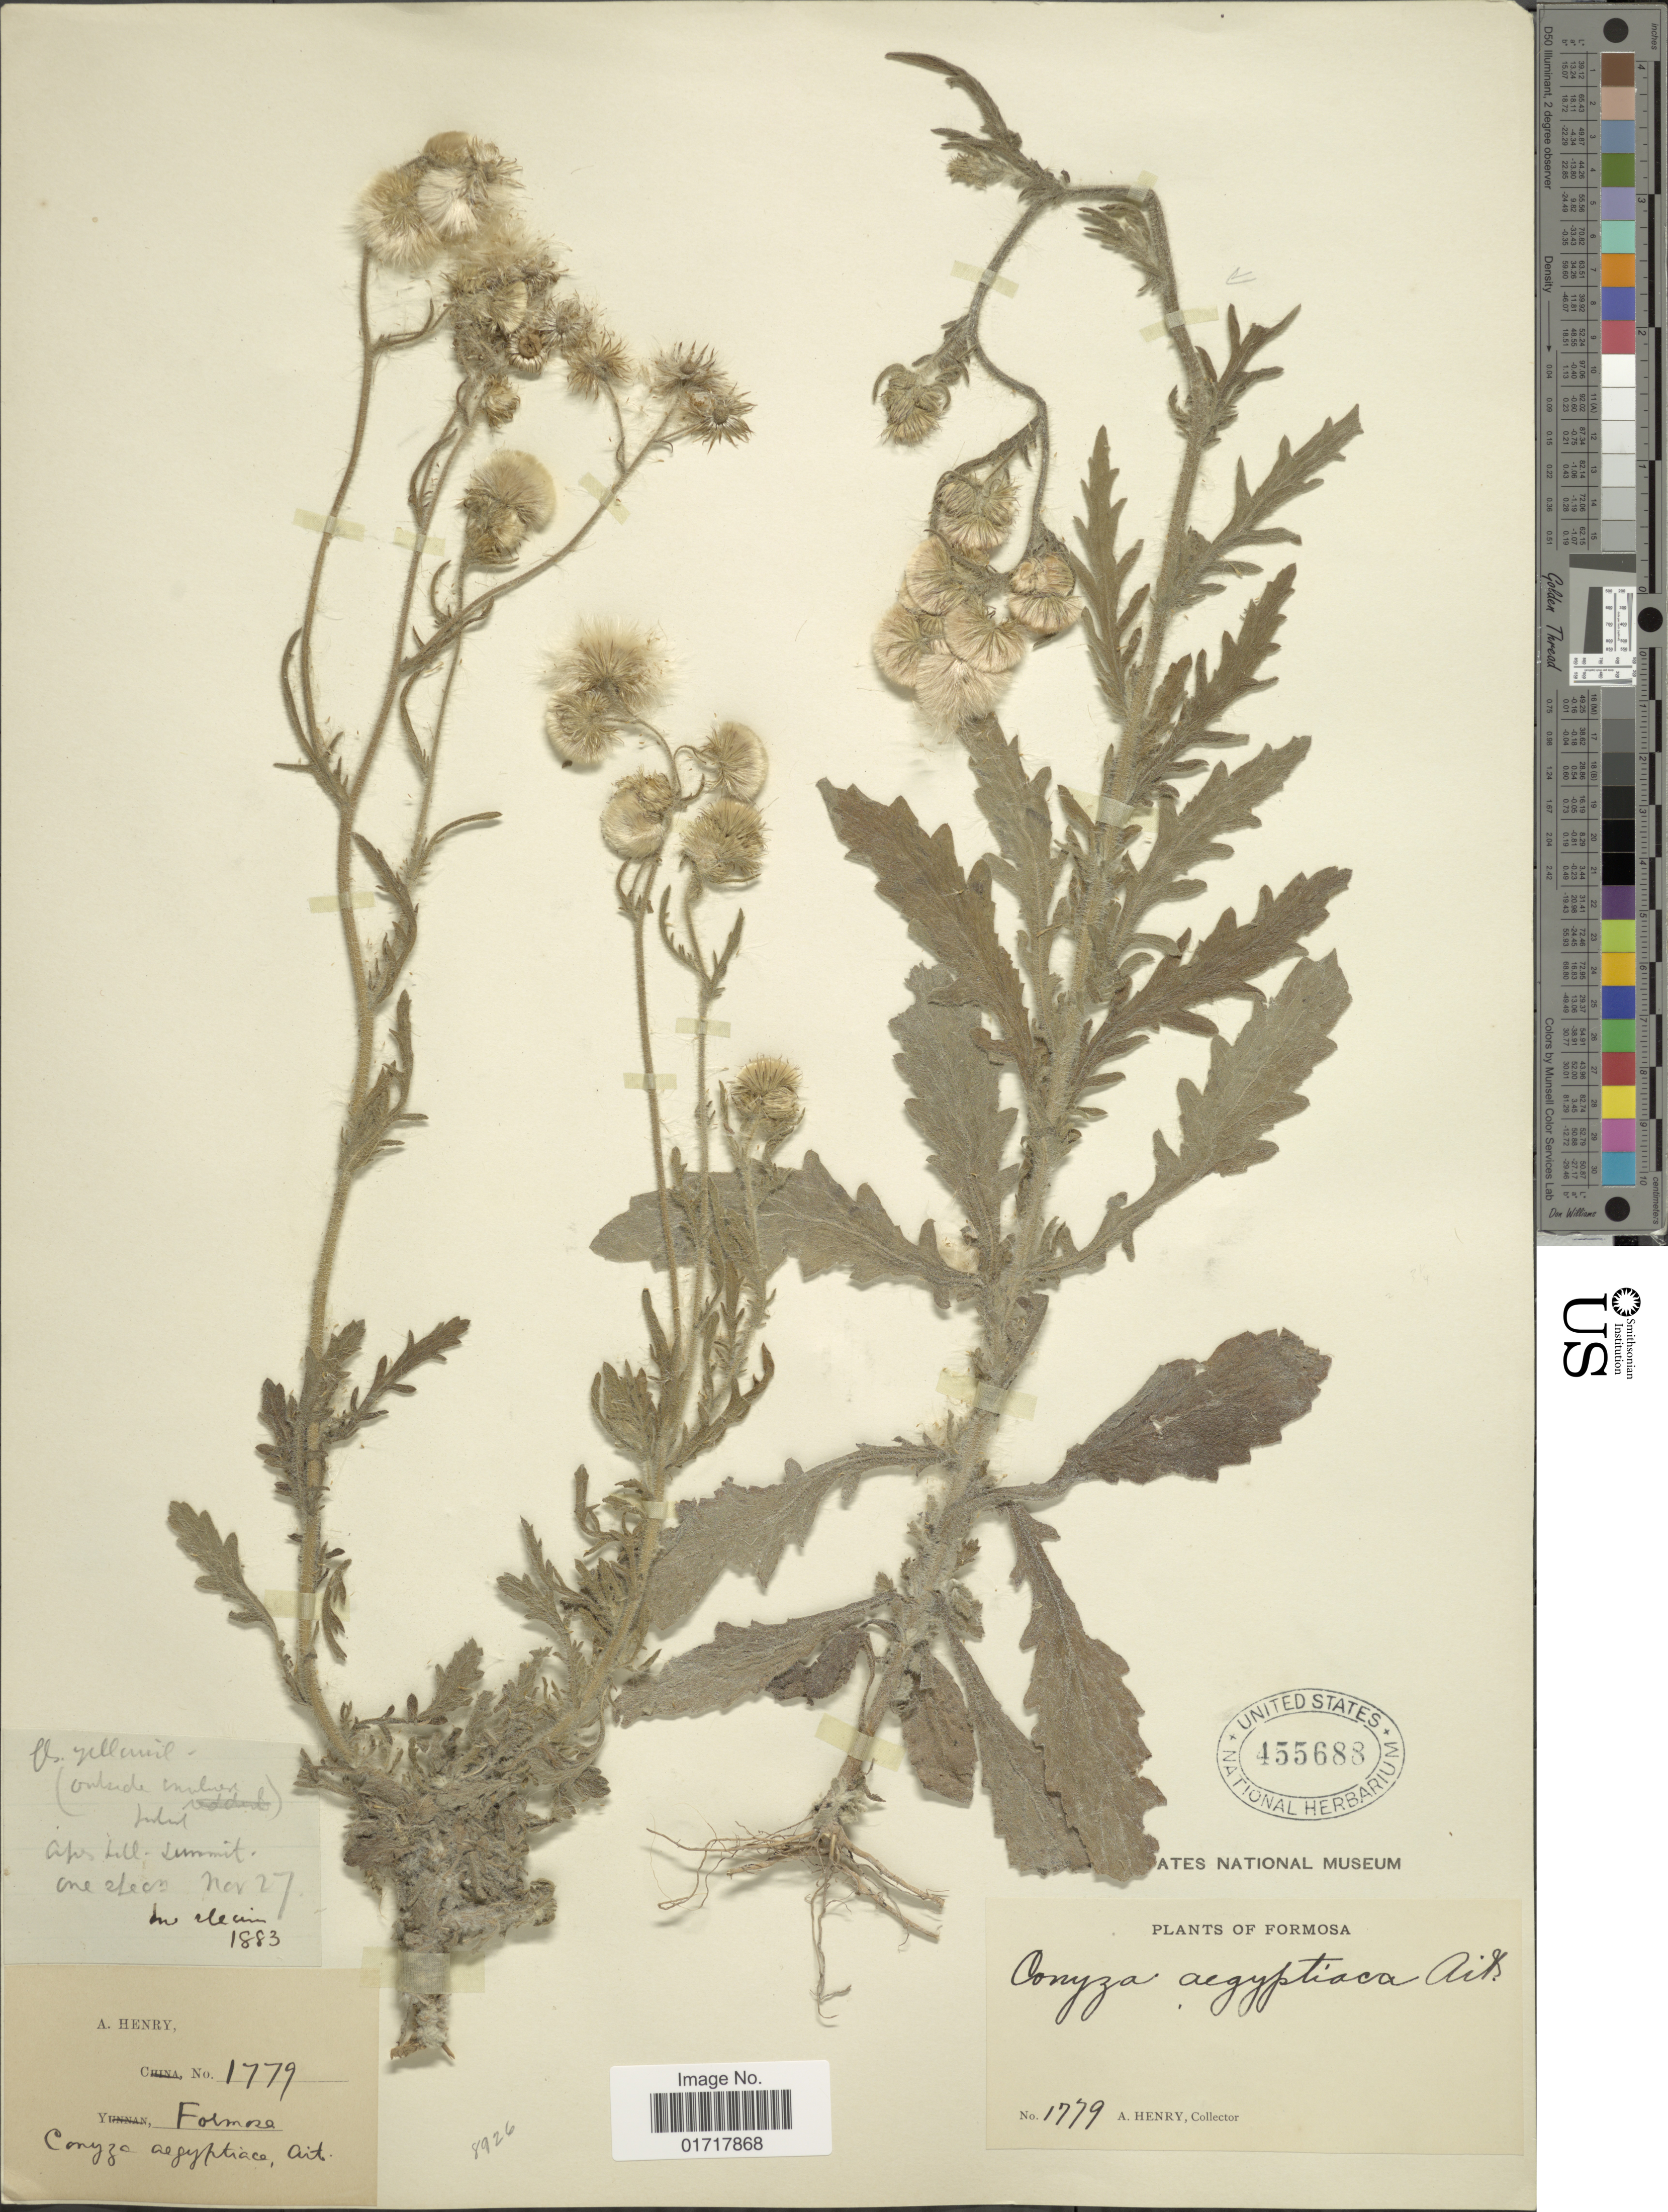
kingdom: Plantae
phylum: Tracheophyta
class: Magnoliopsida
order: Asterales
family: Asteraceae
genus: Conyza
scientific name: Conyza aegyptiaca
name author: (L.) Aiton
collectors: A. Henry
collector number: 1779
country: Taiwan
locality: Formosa.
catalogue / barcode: US 455688